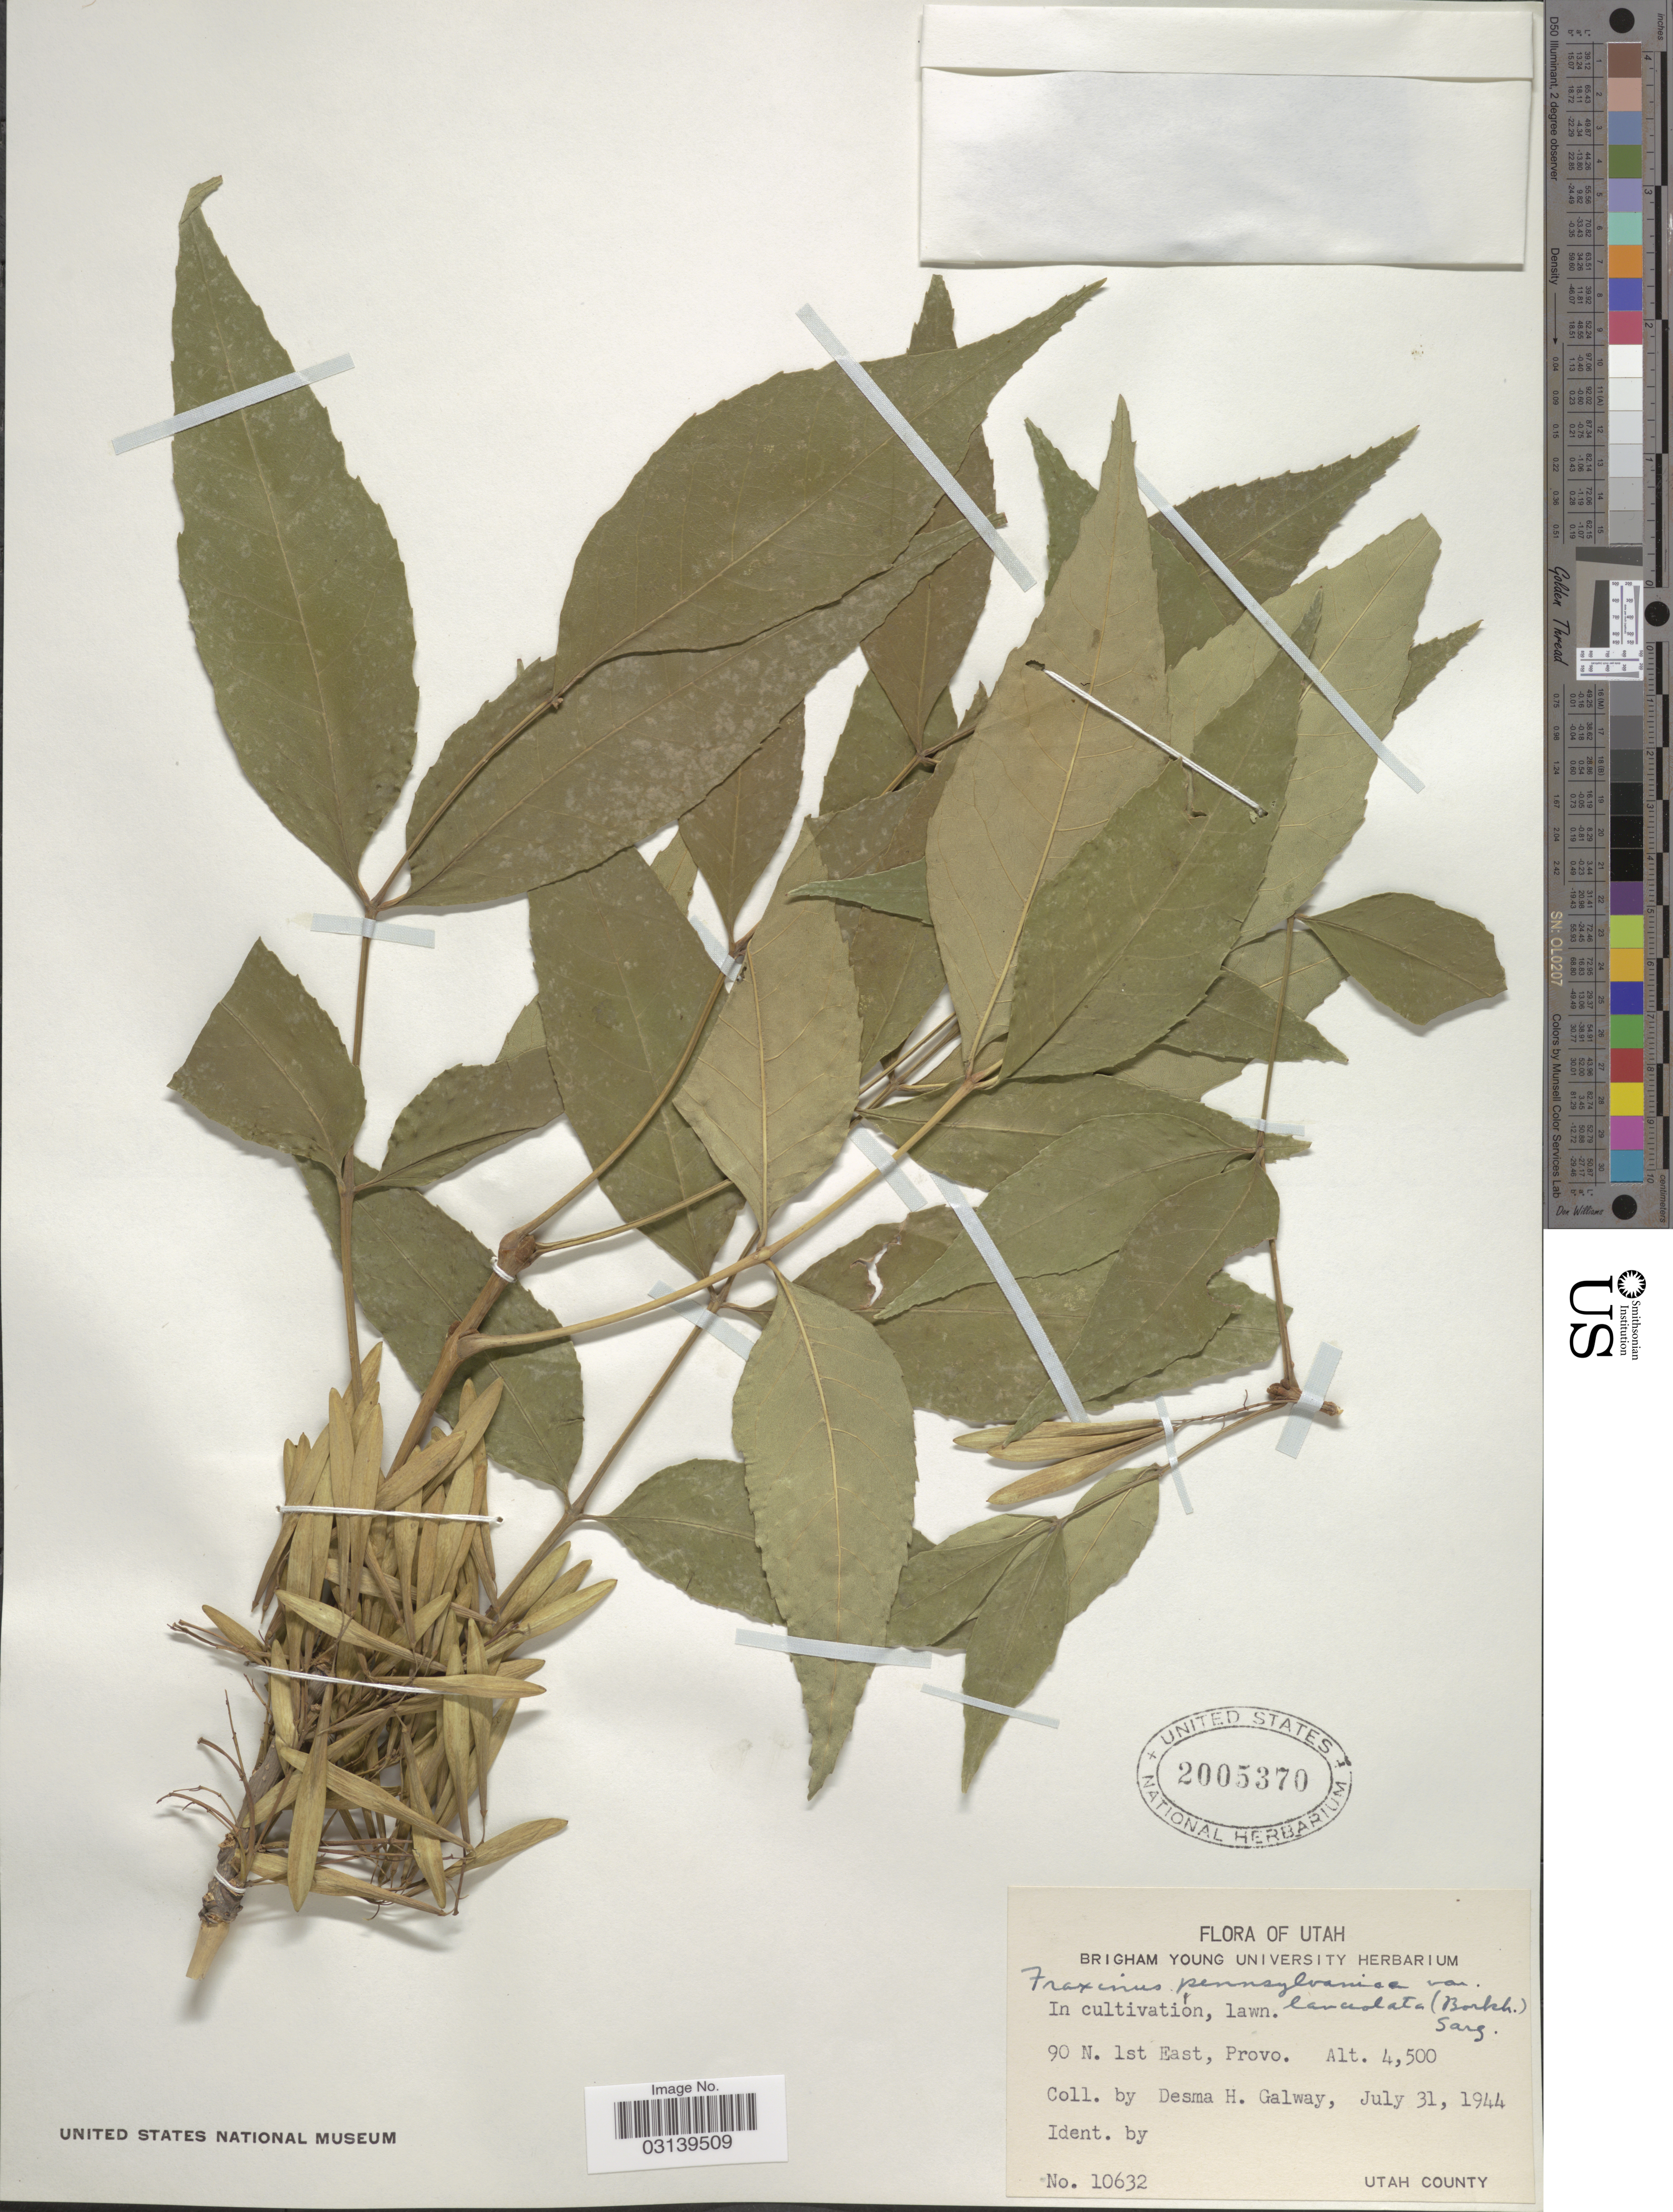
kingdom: Plantae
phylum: Tracheophyta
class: Magnoliopsida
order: Lamiales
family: Oleaceae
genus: Fraxinus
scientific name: Fraxinus pennsylvanica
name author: Marshall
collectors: D. Galway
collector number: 10632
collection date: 1944-07-31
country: United States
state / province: Utah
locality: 90 N. ist East, Provo. Utah County.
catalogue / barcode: US 2005371